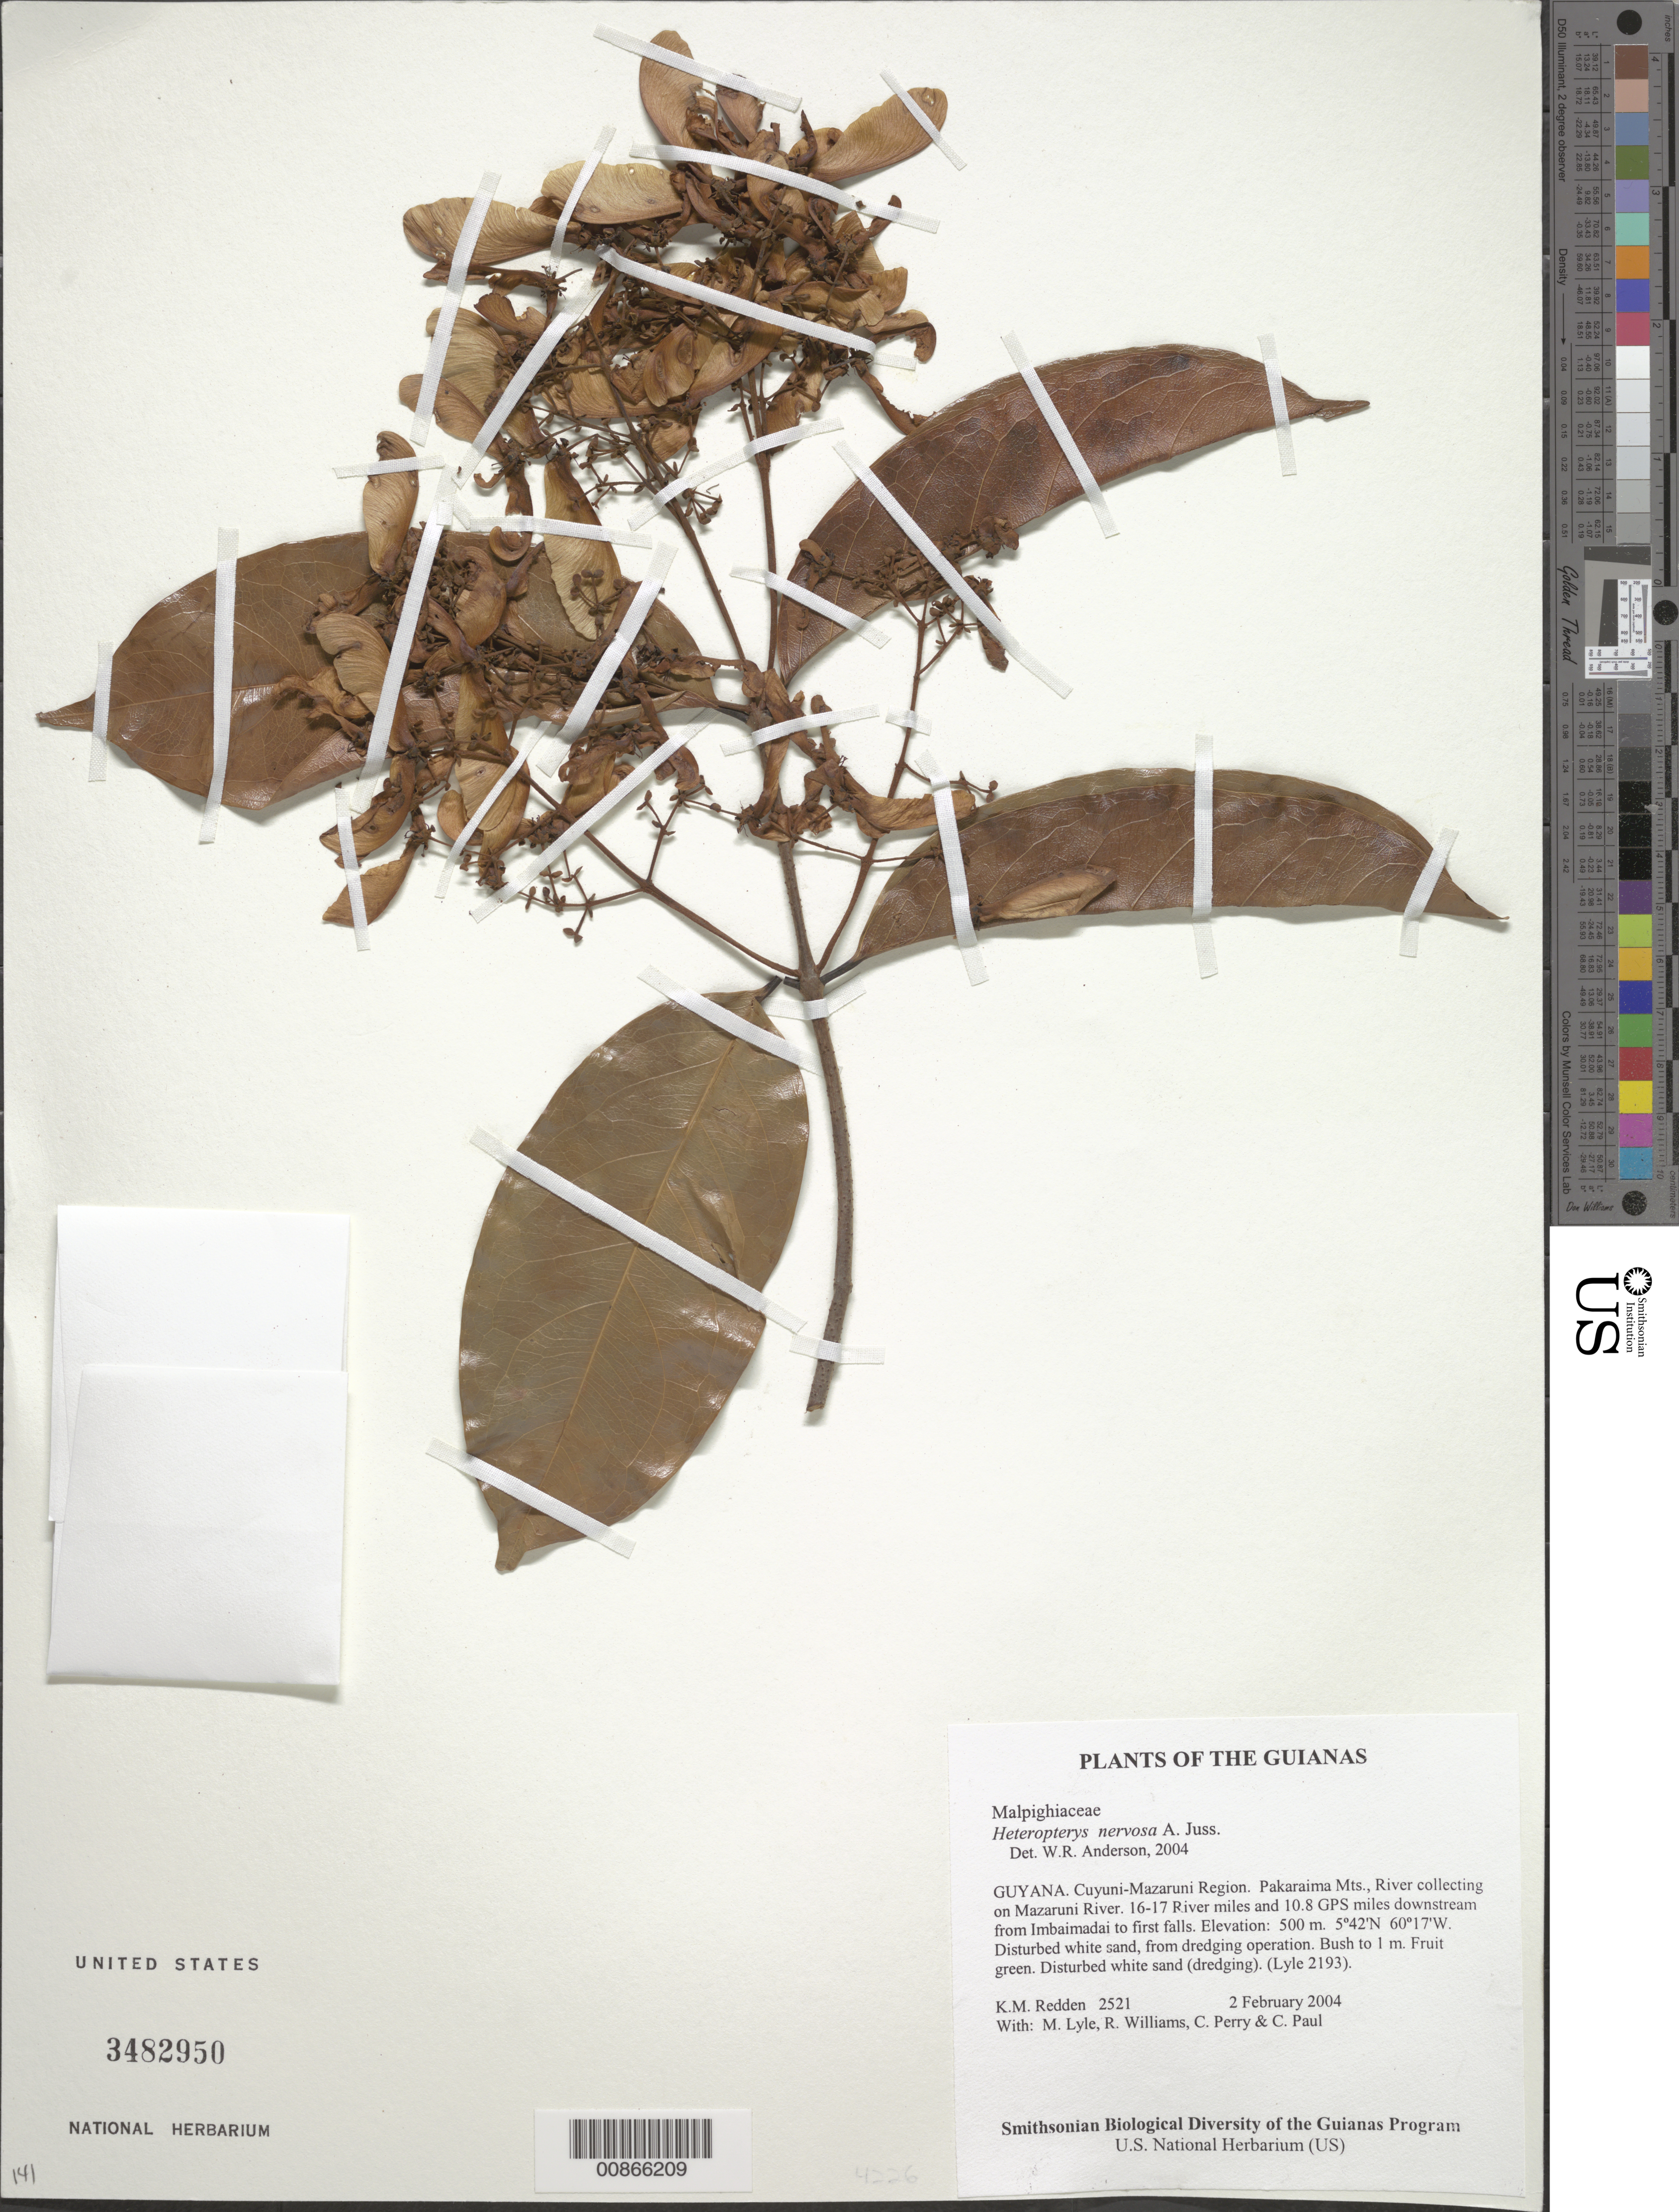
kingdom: Plantae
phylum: Tracheophyta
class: Magnoliopsida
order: Malpighiales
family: Malpighiaceae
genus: Heteropterys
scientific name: Heteropterys nervosa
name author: A. Juss.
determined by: Anderson, W. R., (MICH), University of Michigan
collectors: K. M. Redden, M. Lyle, R. Williams, C. Perry & C. Paul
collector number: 2521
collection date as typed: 2 February 2004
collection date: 2004-02-02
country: Guyana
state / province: Cuyuni-Mazaruni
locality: Pakaraima Mts., River collecting on Mazaruni River. 16-17 River miles and 10.8 GPS miles downstream from Imbaimadai to first falls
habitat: Disturbed white sand, from dredging operation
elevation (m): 500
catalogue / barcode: US 3482950